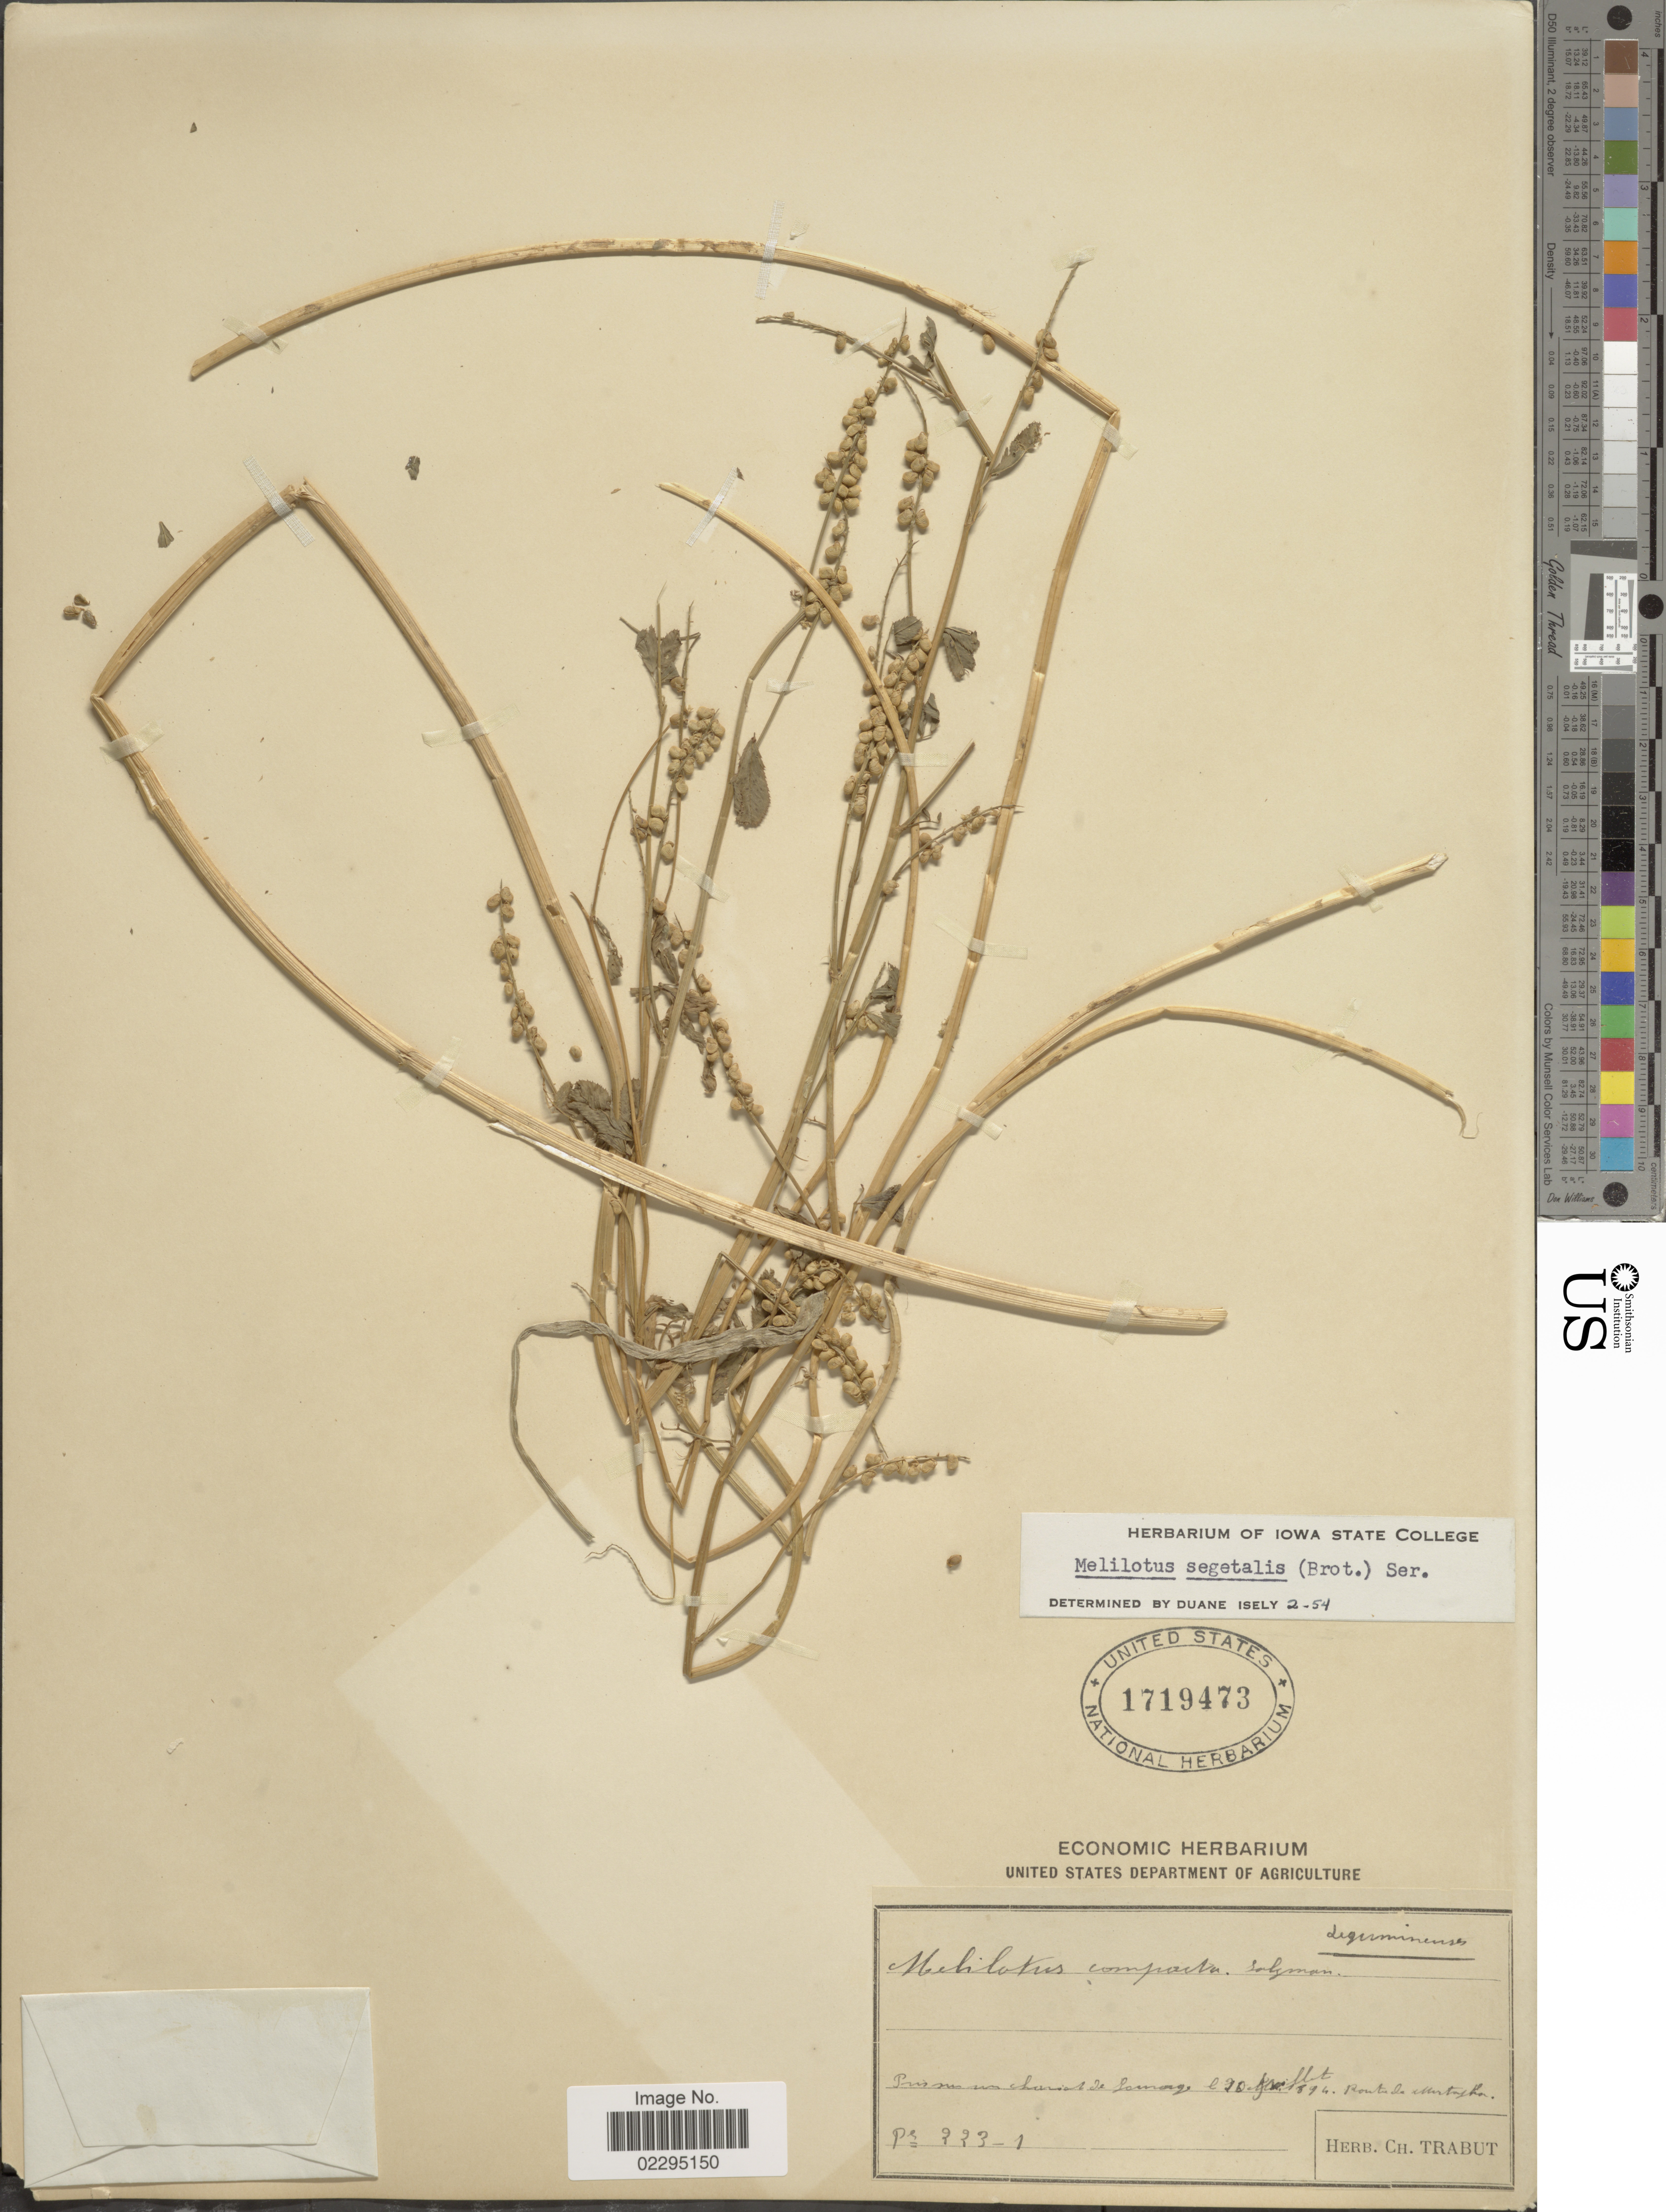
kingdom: Plantae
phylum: Tracheophyta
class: Magnoliopsida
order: Fabales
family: Fabaceae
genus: Melilotus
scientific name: Melilotus segetalis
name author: Ser.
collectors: Ex herb. Trabut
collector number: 223-1?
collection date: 1894-07-20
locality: Pris[illegible text] un char[illegible text] de Somag.[interpreted] Route de [illegible text].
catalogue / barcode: US 1719473